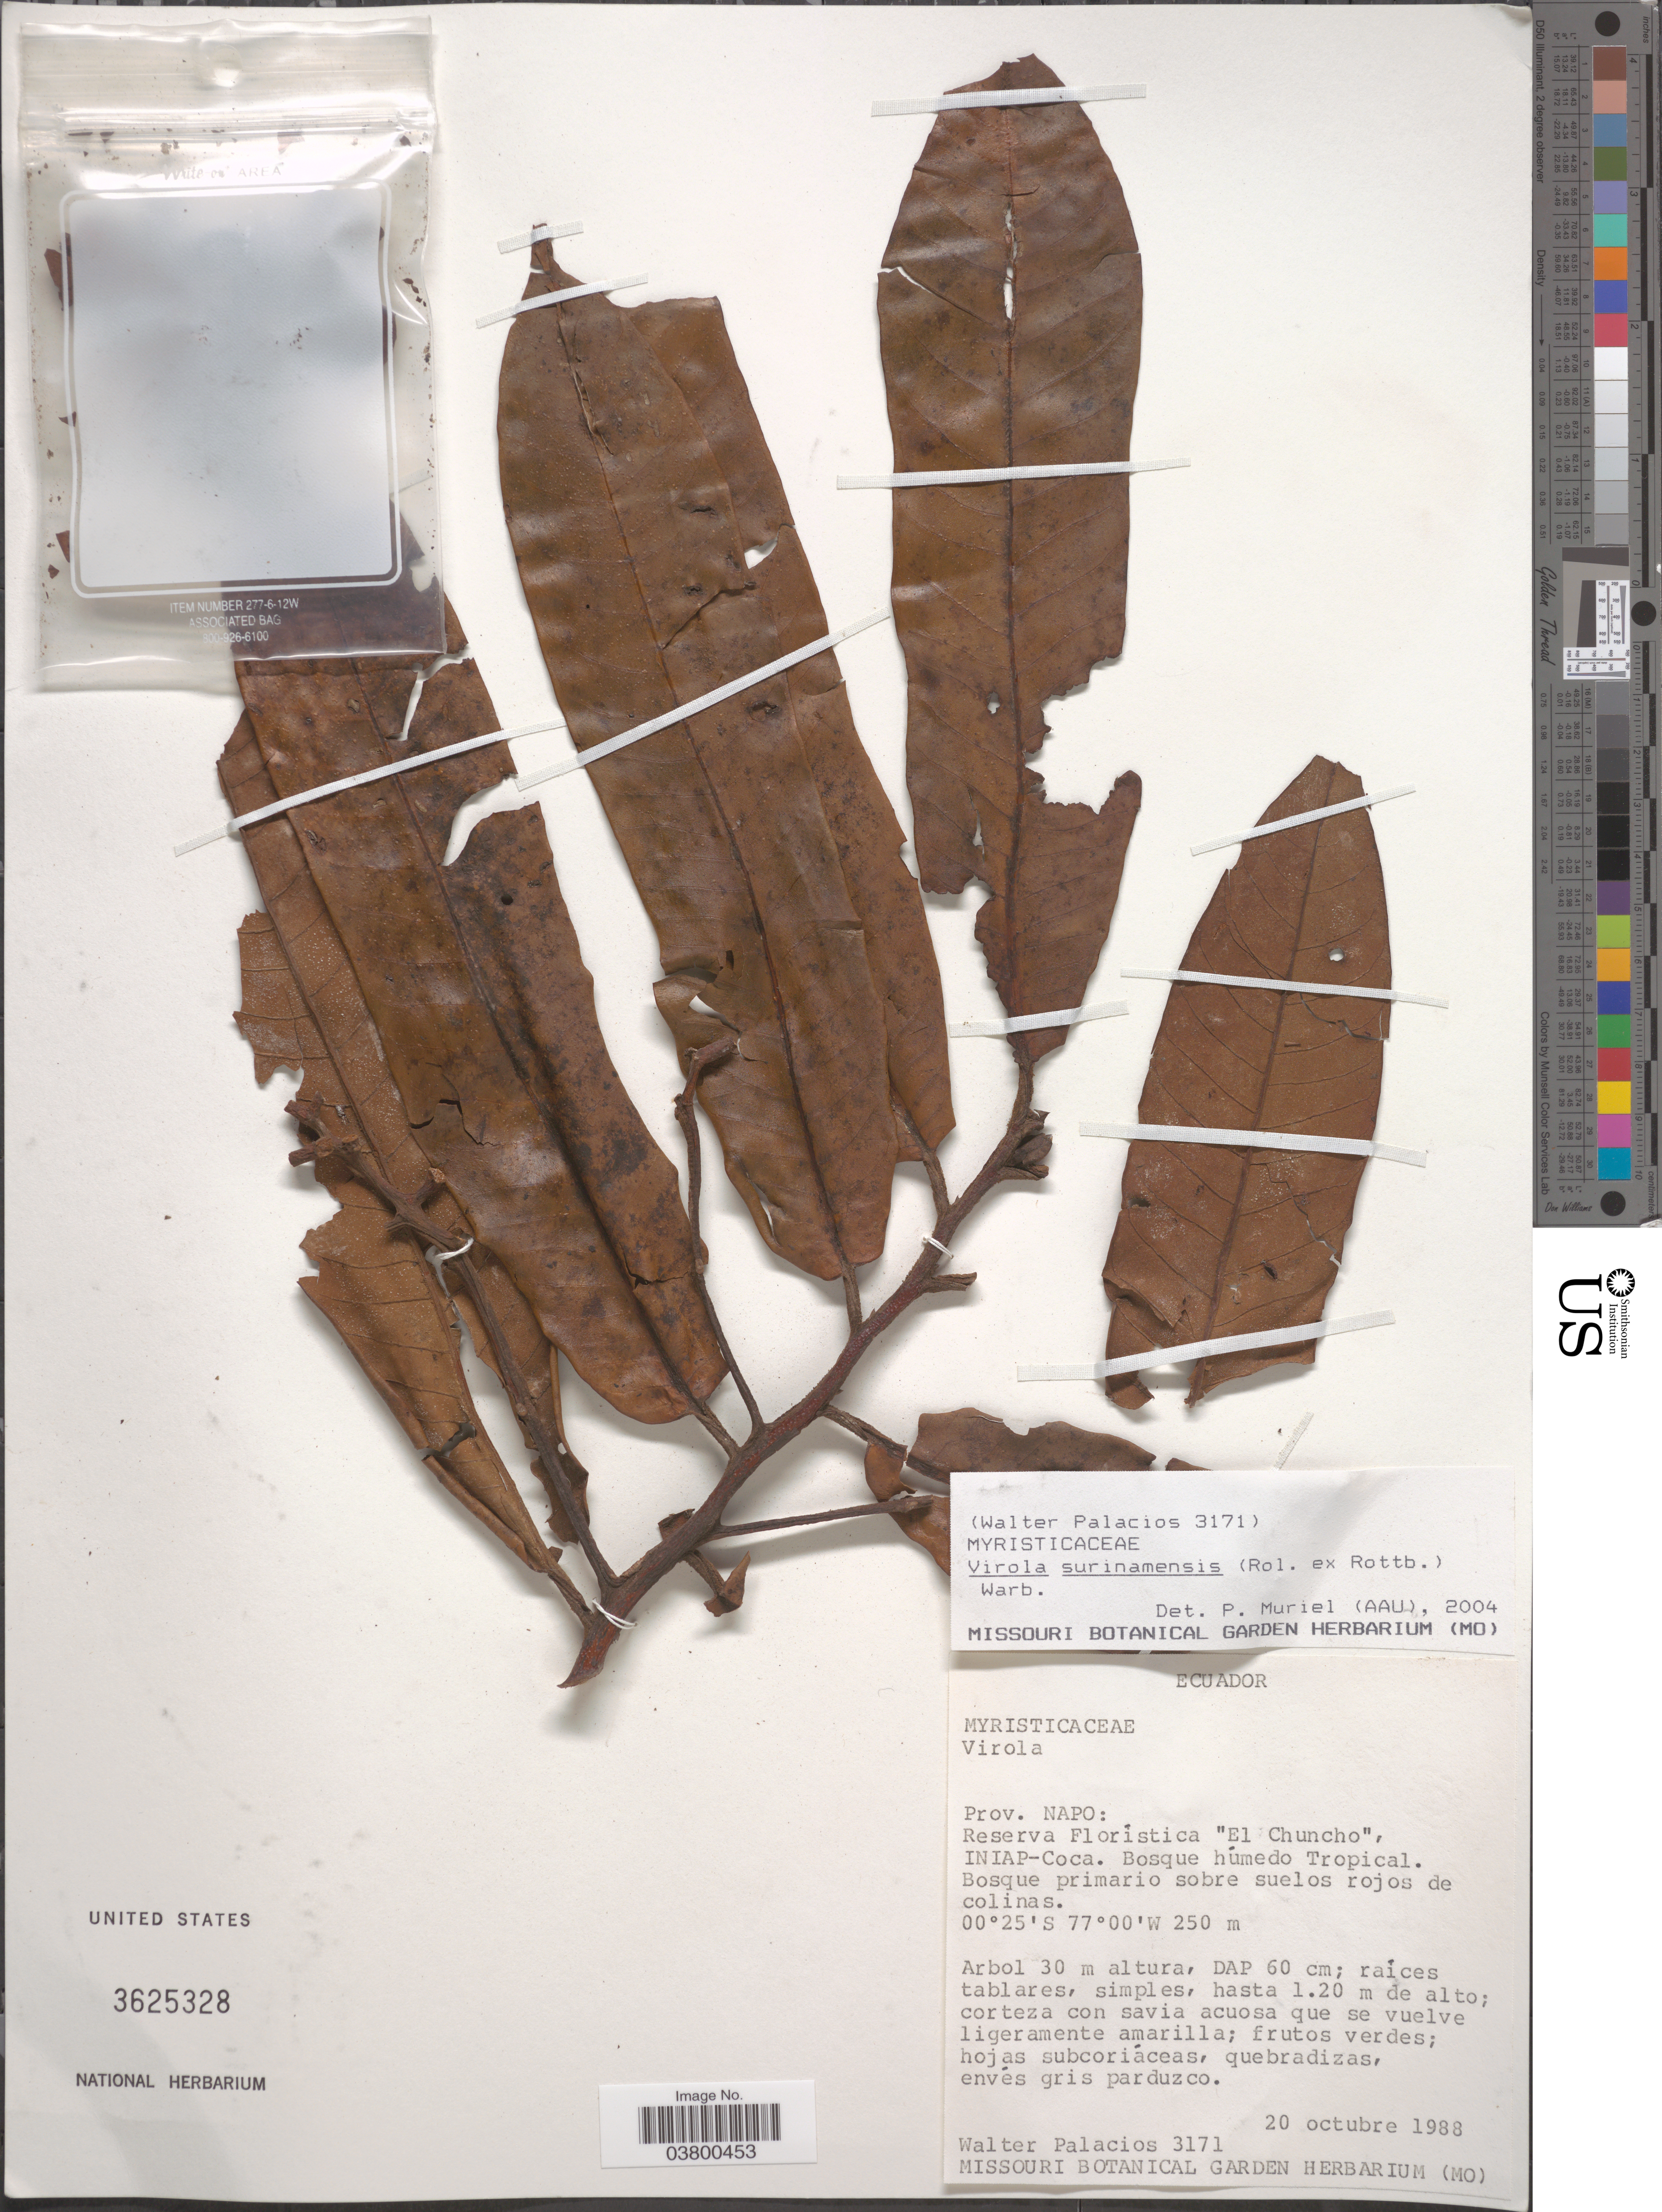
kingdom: Plantae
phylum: Tracheophyta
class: Magnoliopsida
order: Magnoliales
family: Myristicaceae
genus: Virola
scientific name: Virola surinamensis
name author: (Rol.) Warb.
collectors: W. Palacios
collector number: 3171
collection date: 1988-10-20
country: Ecuador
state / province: Napo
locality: Reserva Florística "El Chuncho", INIAP-Coca. Bosque húmedo Tropical.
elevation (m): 250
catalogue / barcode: US 3625328